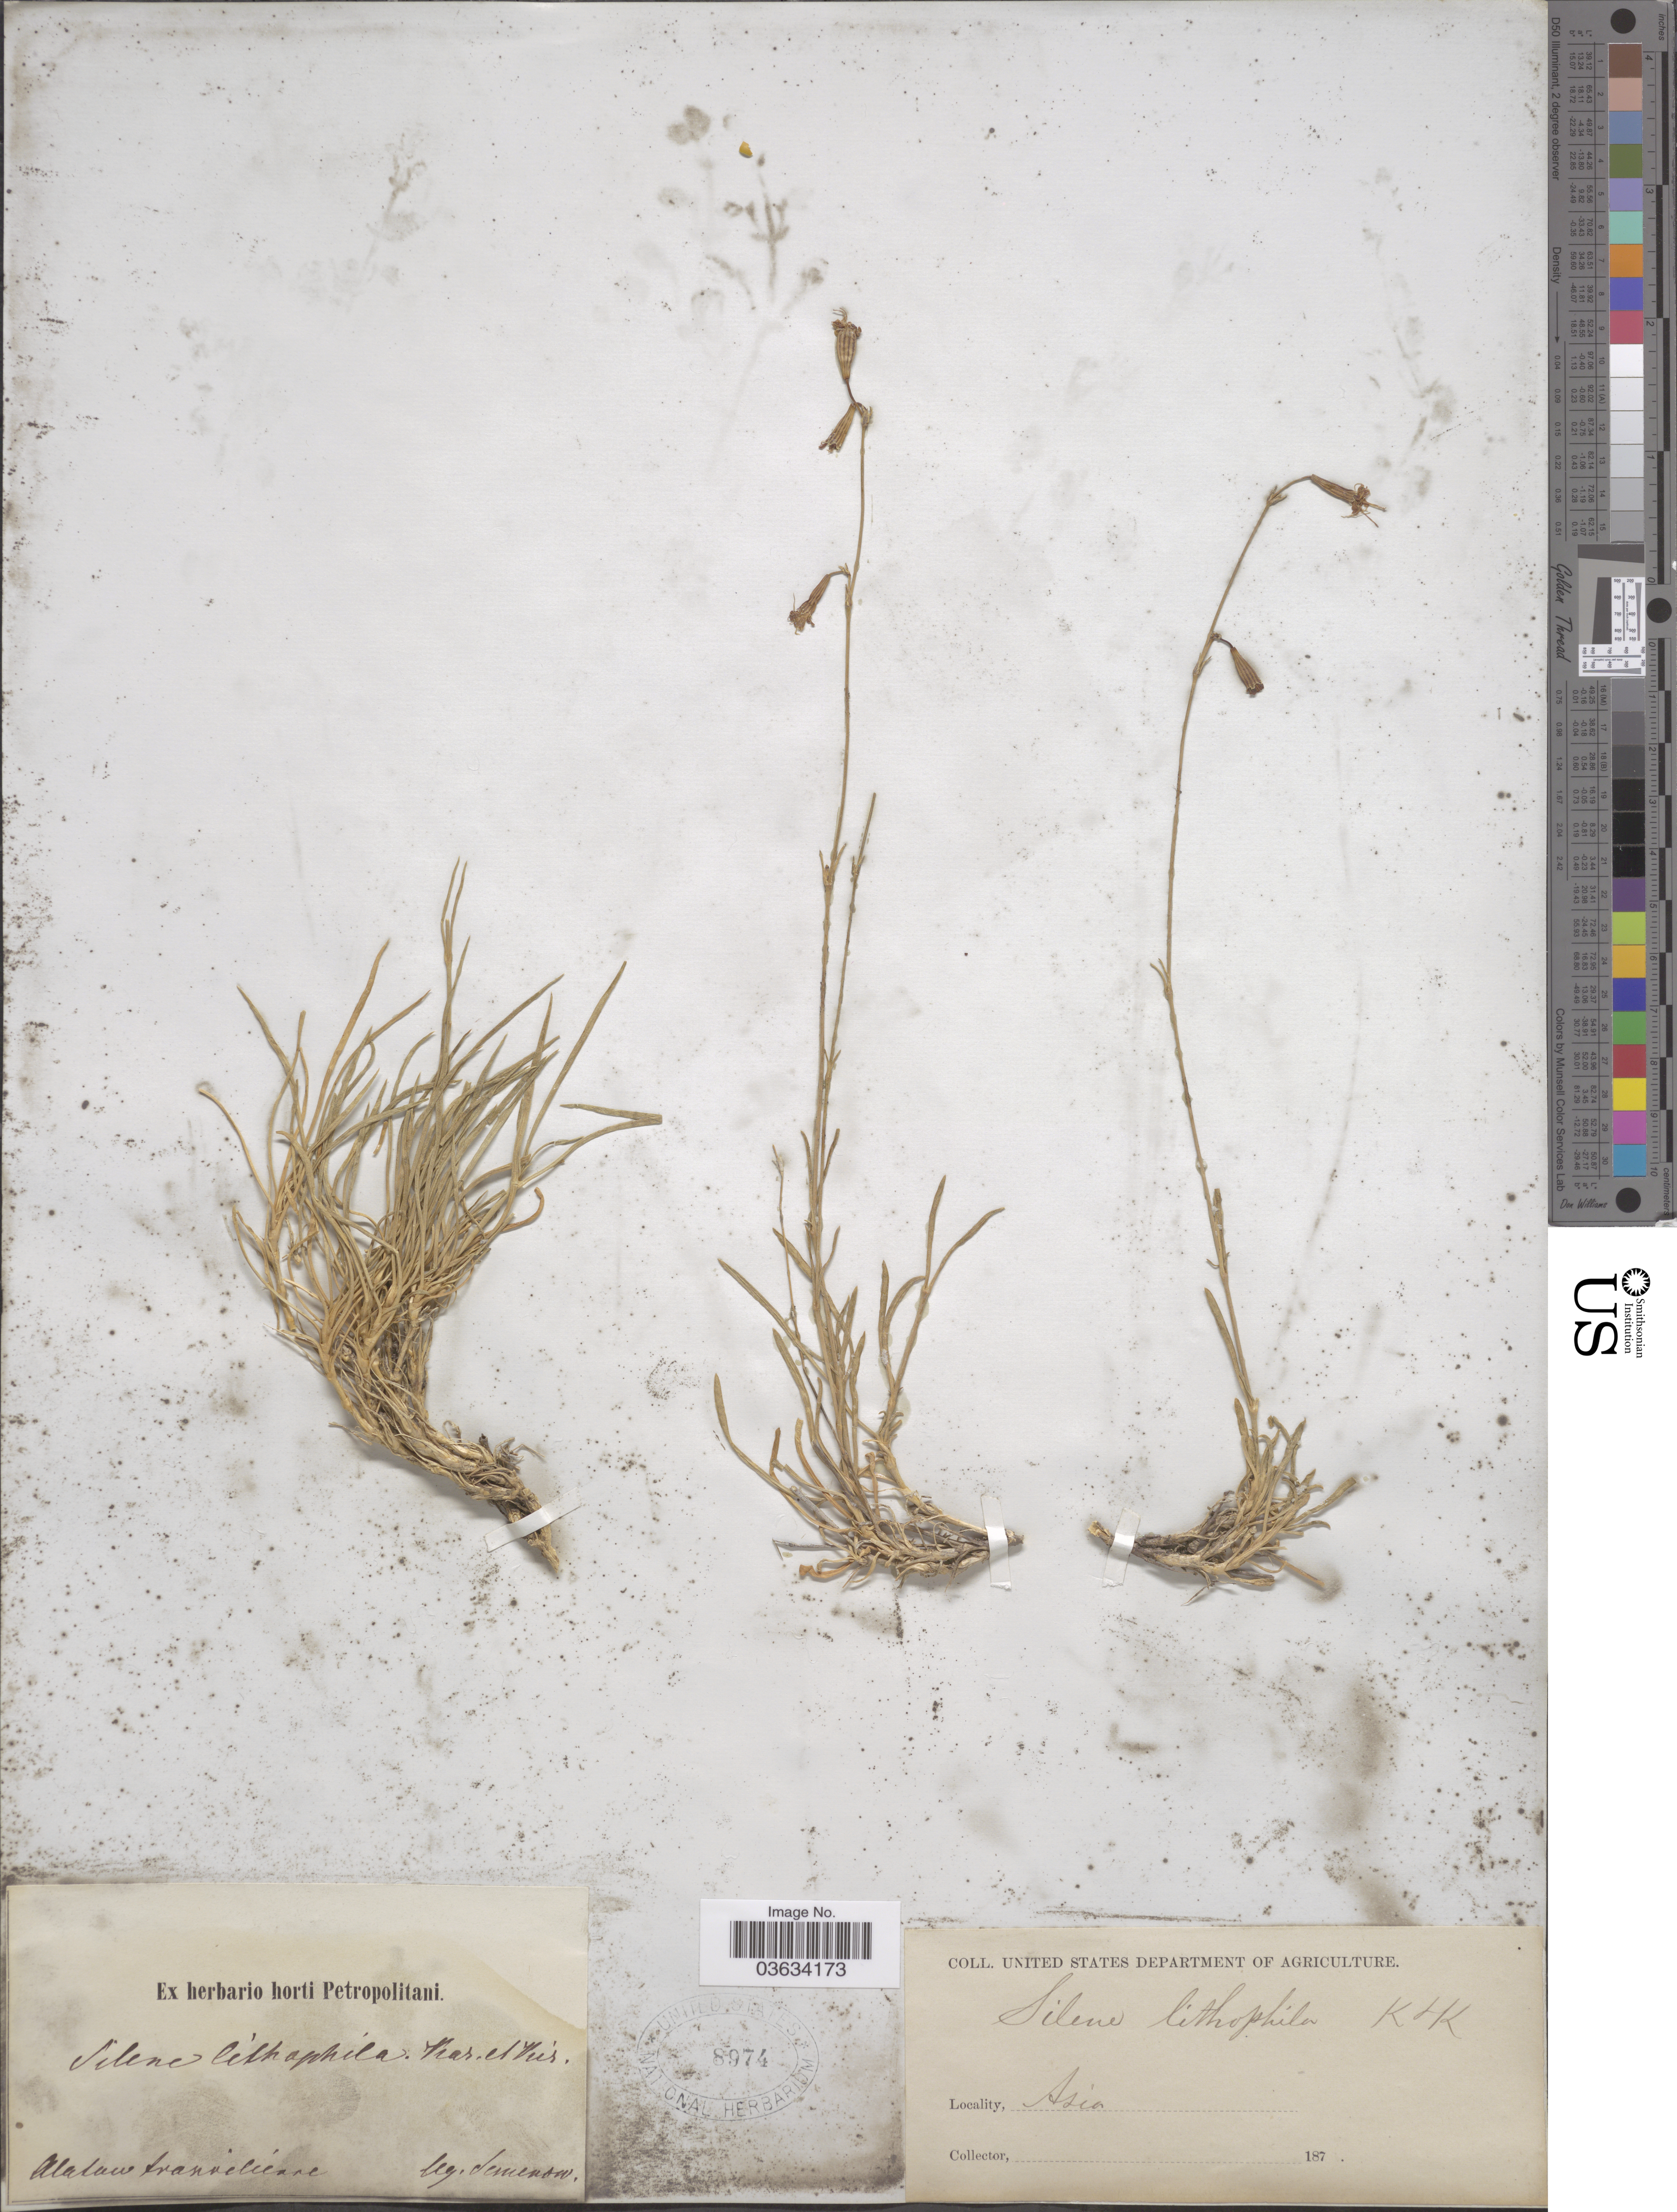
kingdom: Plantae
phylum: Tracheophyta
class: Magnoliopsida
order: Caryophyllales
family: Caryophyllaceae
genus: Silene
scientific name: Silene lithophila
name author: Kar. & Kir.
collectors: P. P. Semenov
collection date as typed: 187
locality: Alatau tranvilience. [interpreted]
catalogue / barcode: US 8974